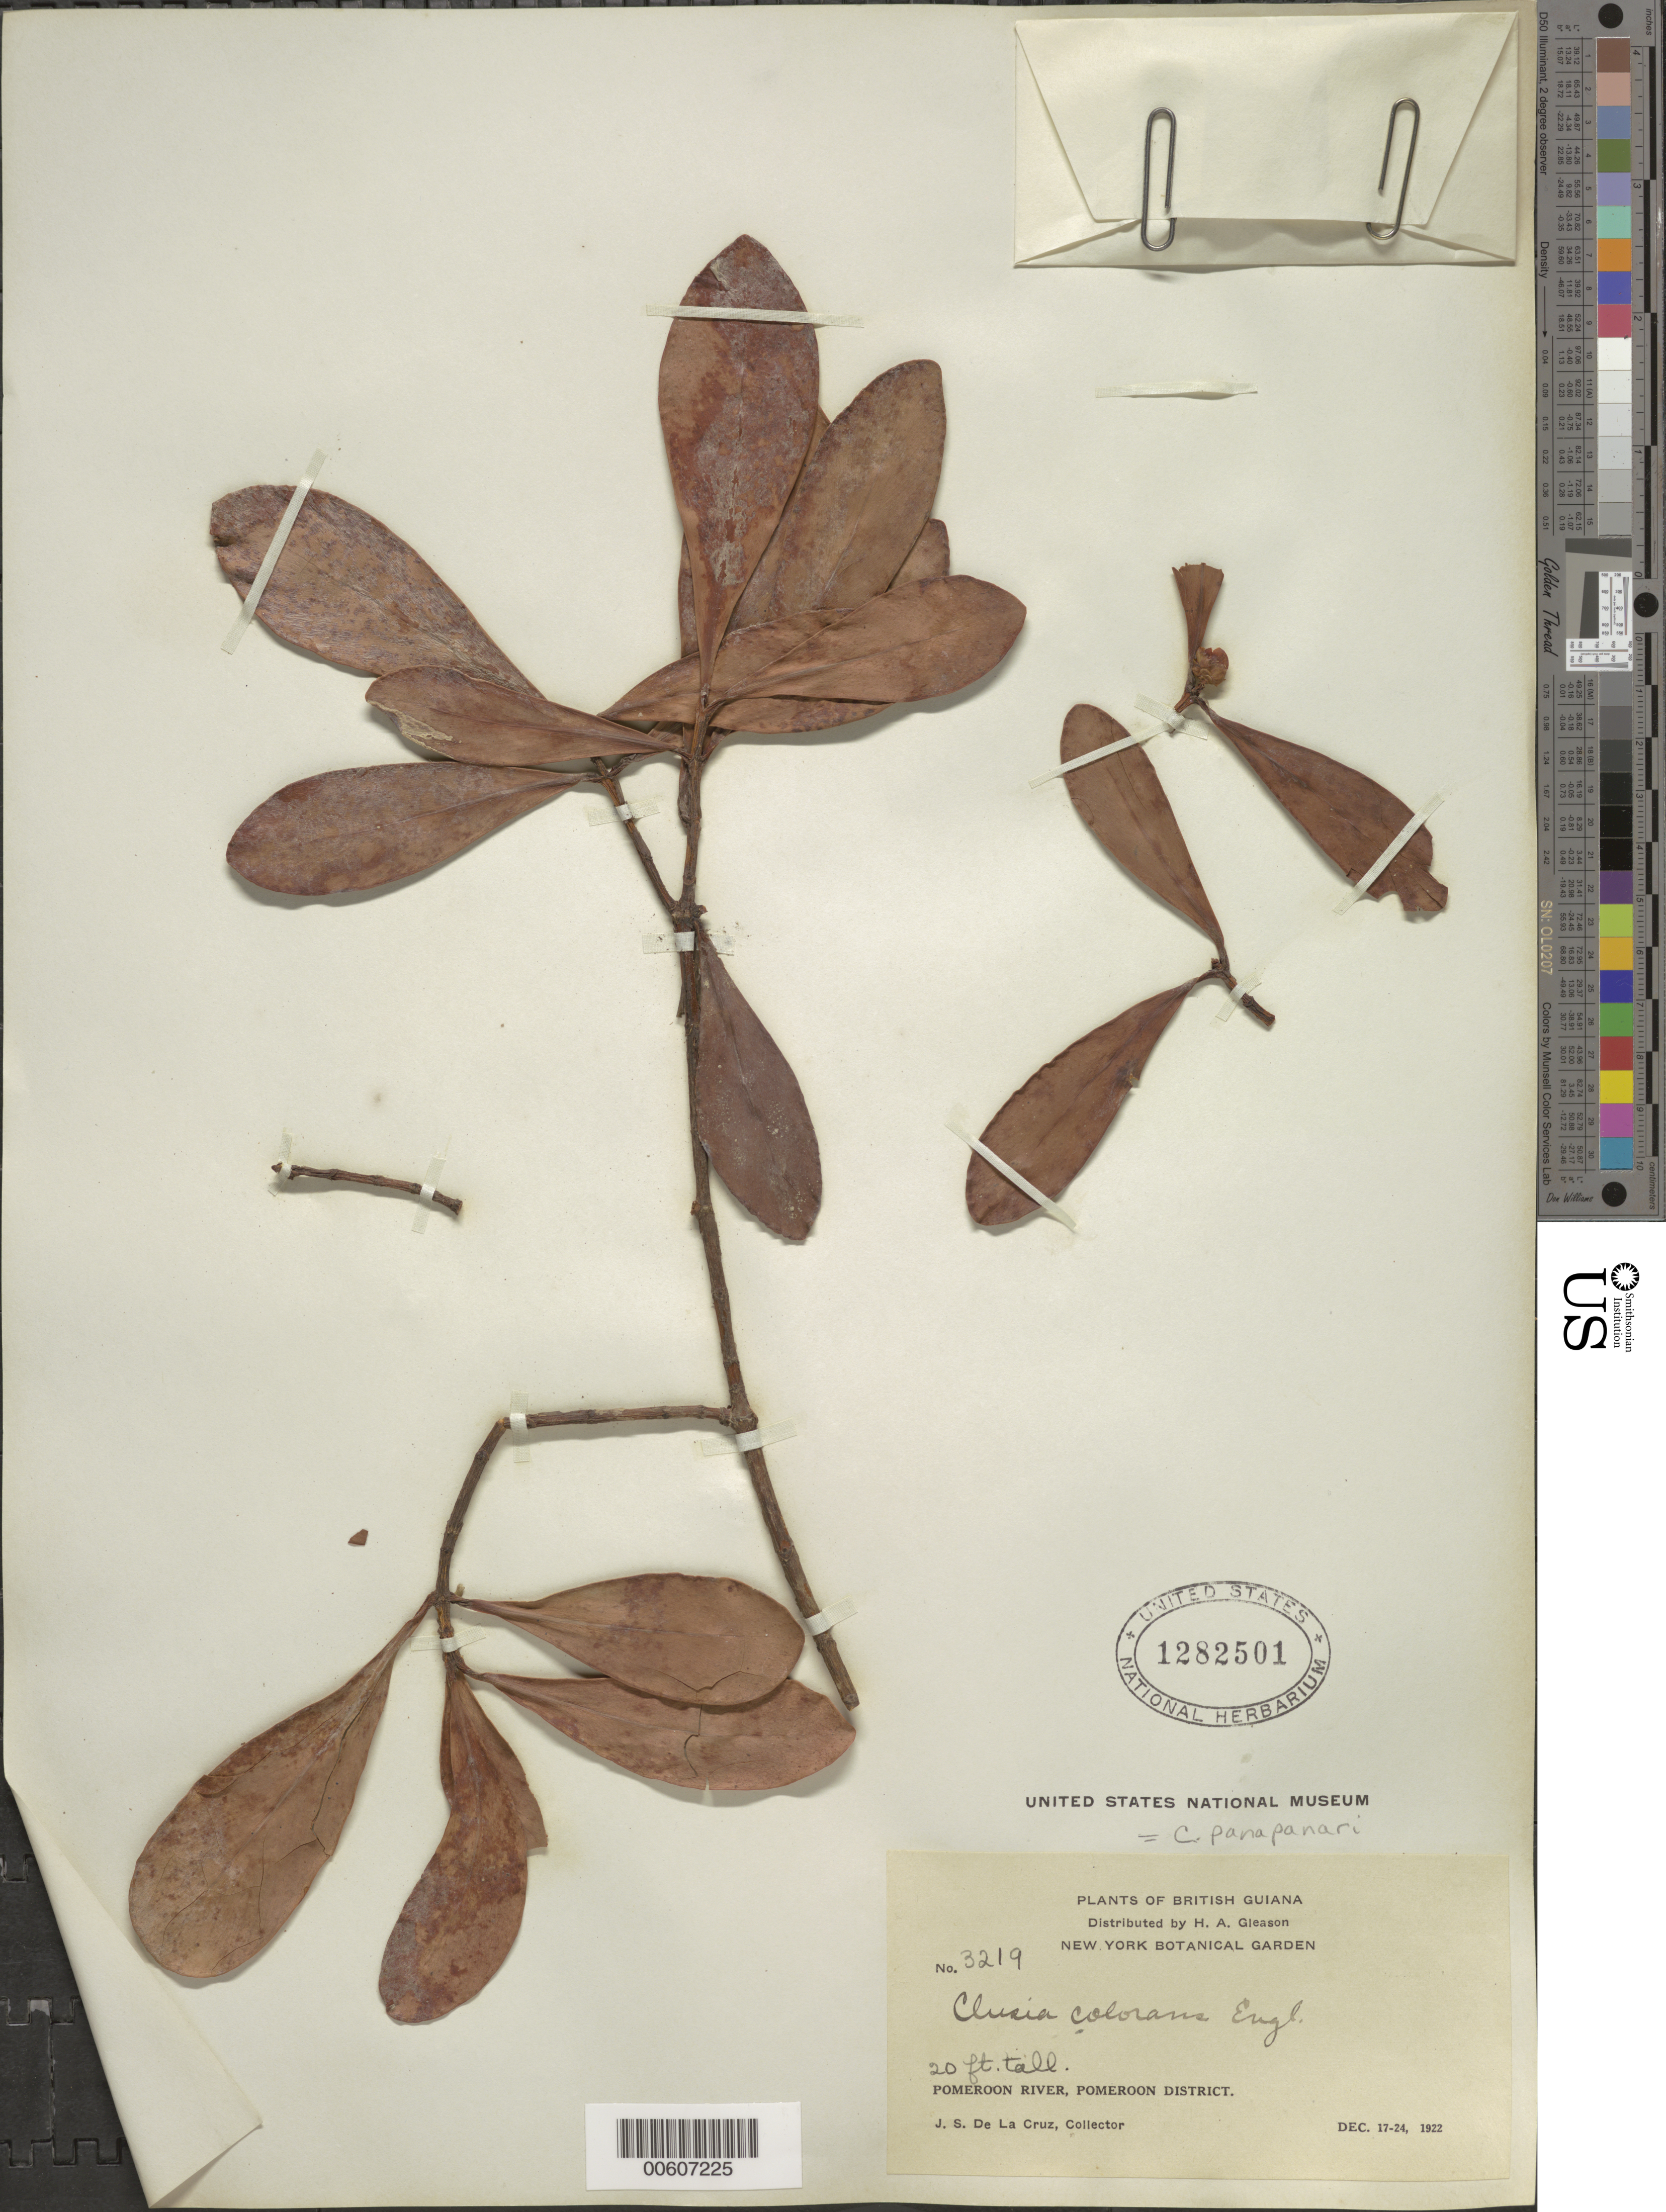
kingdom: Plantae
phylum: Tracheophyta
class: Magnoliopsida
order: Malpighiales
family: Clusiaceae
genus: Clusia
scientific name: Clusia panapanari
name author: (Aubl.) Choisy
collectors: J. S. de la Cruz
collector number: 3219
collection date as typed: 17-Dec-22 to 24-Dec-22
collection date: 1922-12-17/1922-12-24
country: Guyana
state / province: Pomeroon-Supenaam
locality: Pomeroon R.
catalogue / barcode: US 1282501